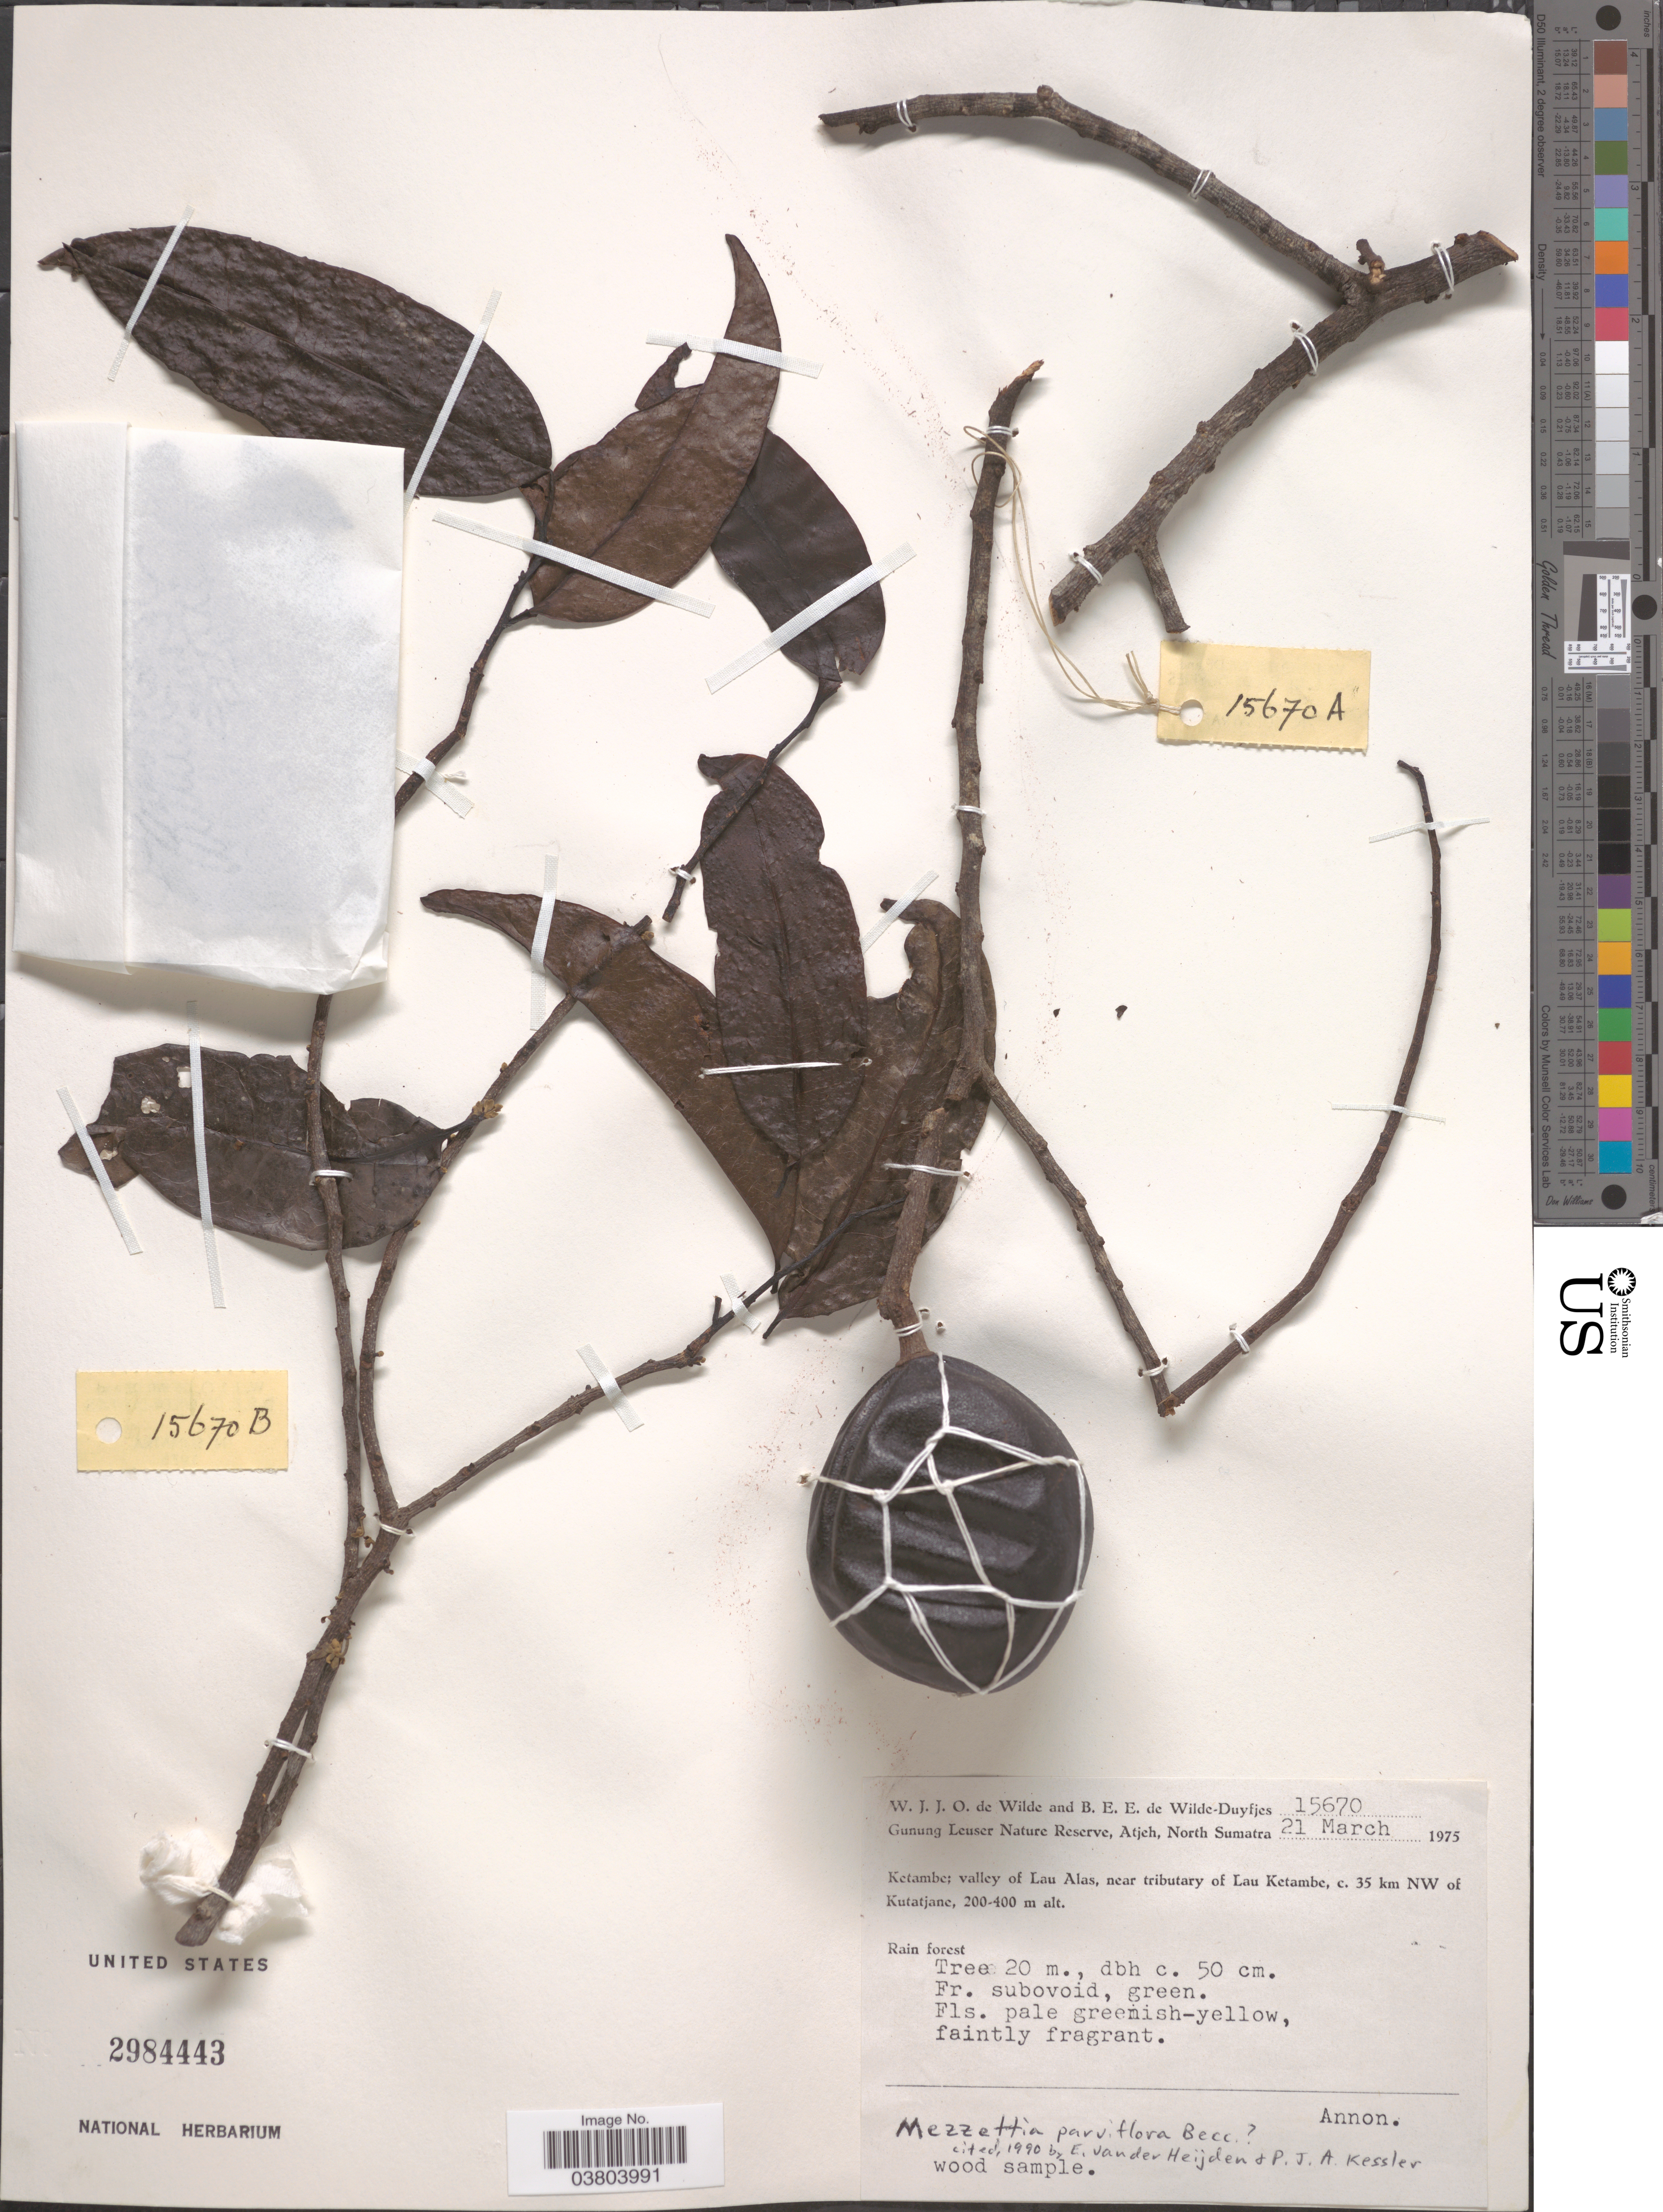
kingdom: Plantae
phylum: Tracheophyta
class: Magnoliopsida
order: Magnoliales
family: Annonaceae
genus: Mezzettia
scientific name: Mezzettia parviflora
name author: Becc.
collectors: W. J. de Wilde & B. E. de Wilde-Duyfjes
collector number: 15670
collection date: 1975-03-21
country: Indonesia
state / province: Sumatra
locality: Gunung Leuser Nature Reserve, Atjeh, North Sumatra. Ketambe; valley of Lau Alas, near tributary of Lau Ketambe, c. 35 km NW of Kutatjane.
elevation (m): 200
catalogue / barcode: US 2984443